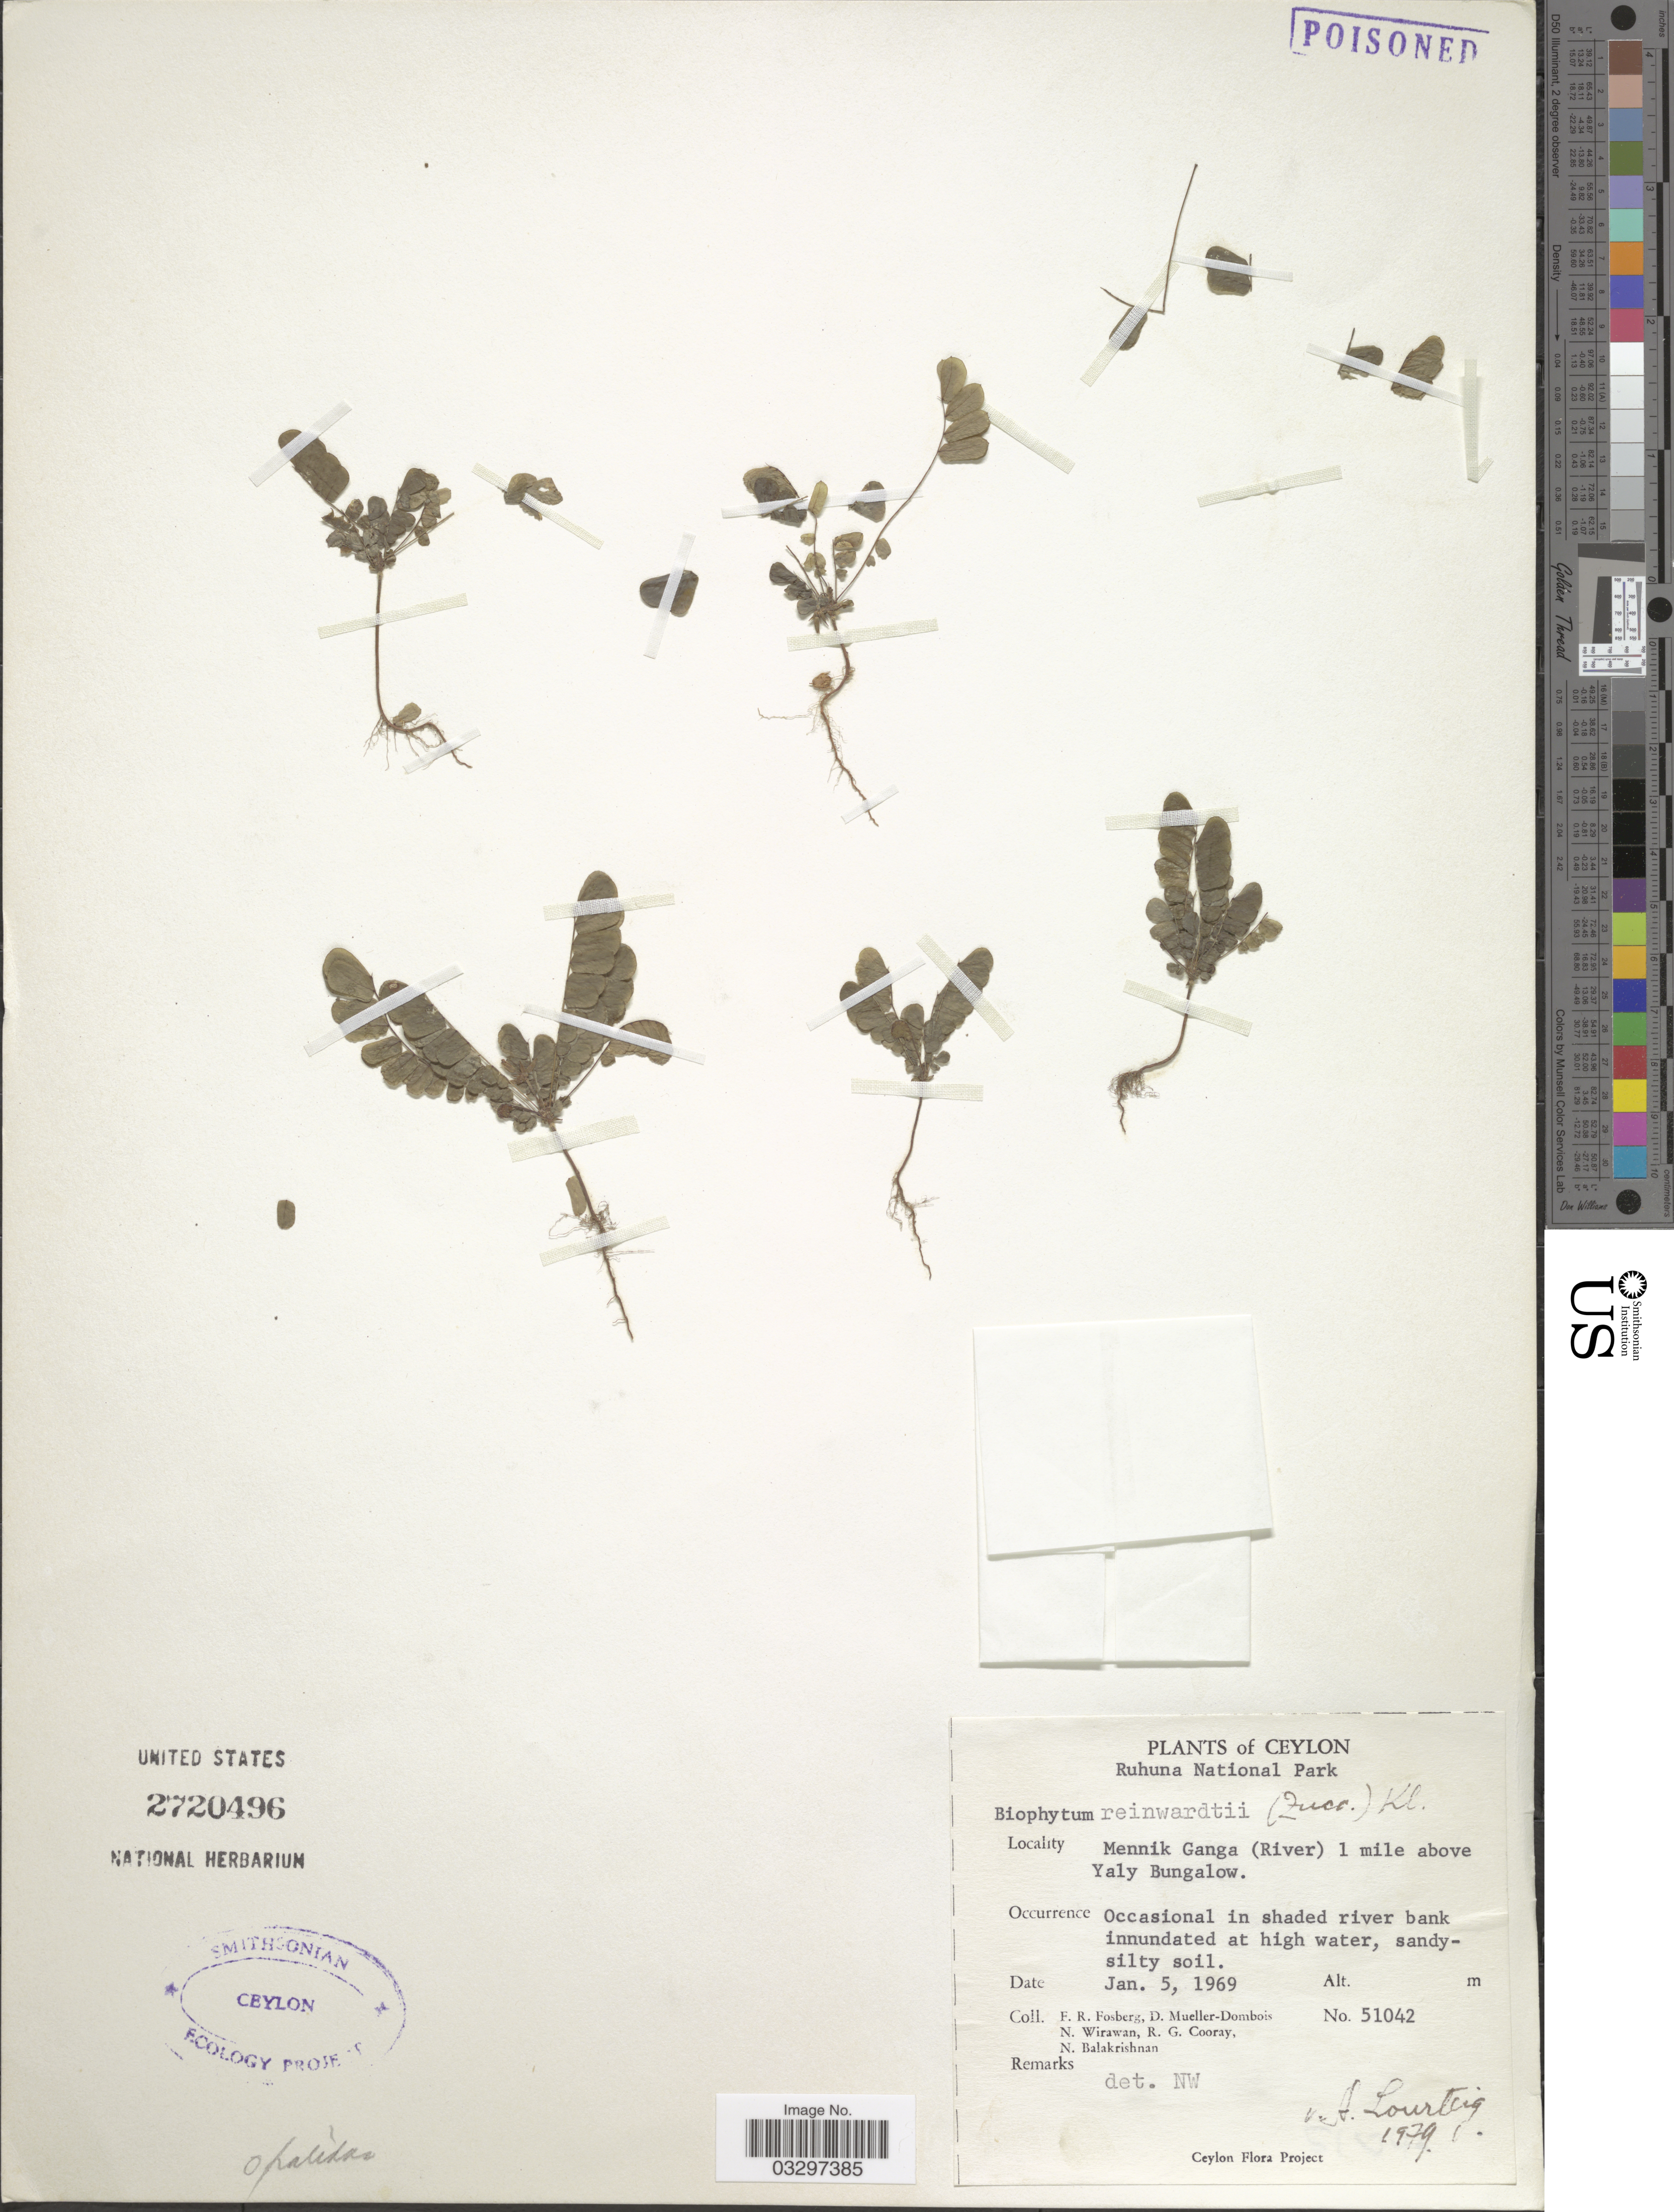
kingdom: Plantae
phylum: Tracheophyta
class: Magnoliopsida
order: Oxalidales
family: Oxalidaceae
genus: Biophytum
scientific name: Biophytum reinwardtii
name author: (Zucc.) Klotzsch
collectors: F. R. Fosberg, D. Mueller-Dombois, N. Wirawan, R. Cooray & N. Balakrishnan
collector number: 51042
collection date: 1969-01-05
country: Sri Lanka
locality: Ceylon. Ruhuna National Park. Mennik Ganga (River) 1 mile above Yaly Bungalow.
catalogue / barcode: US 2720496